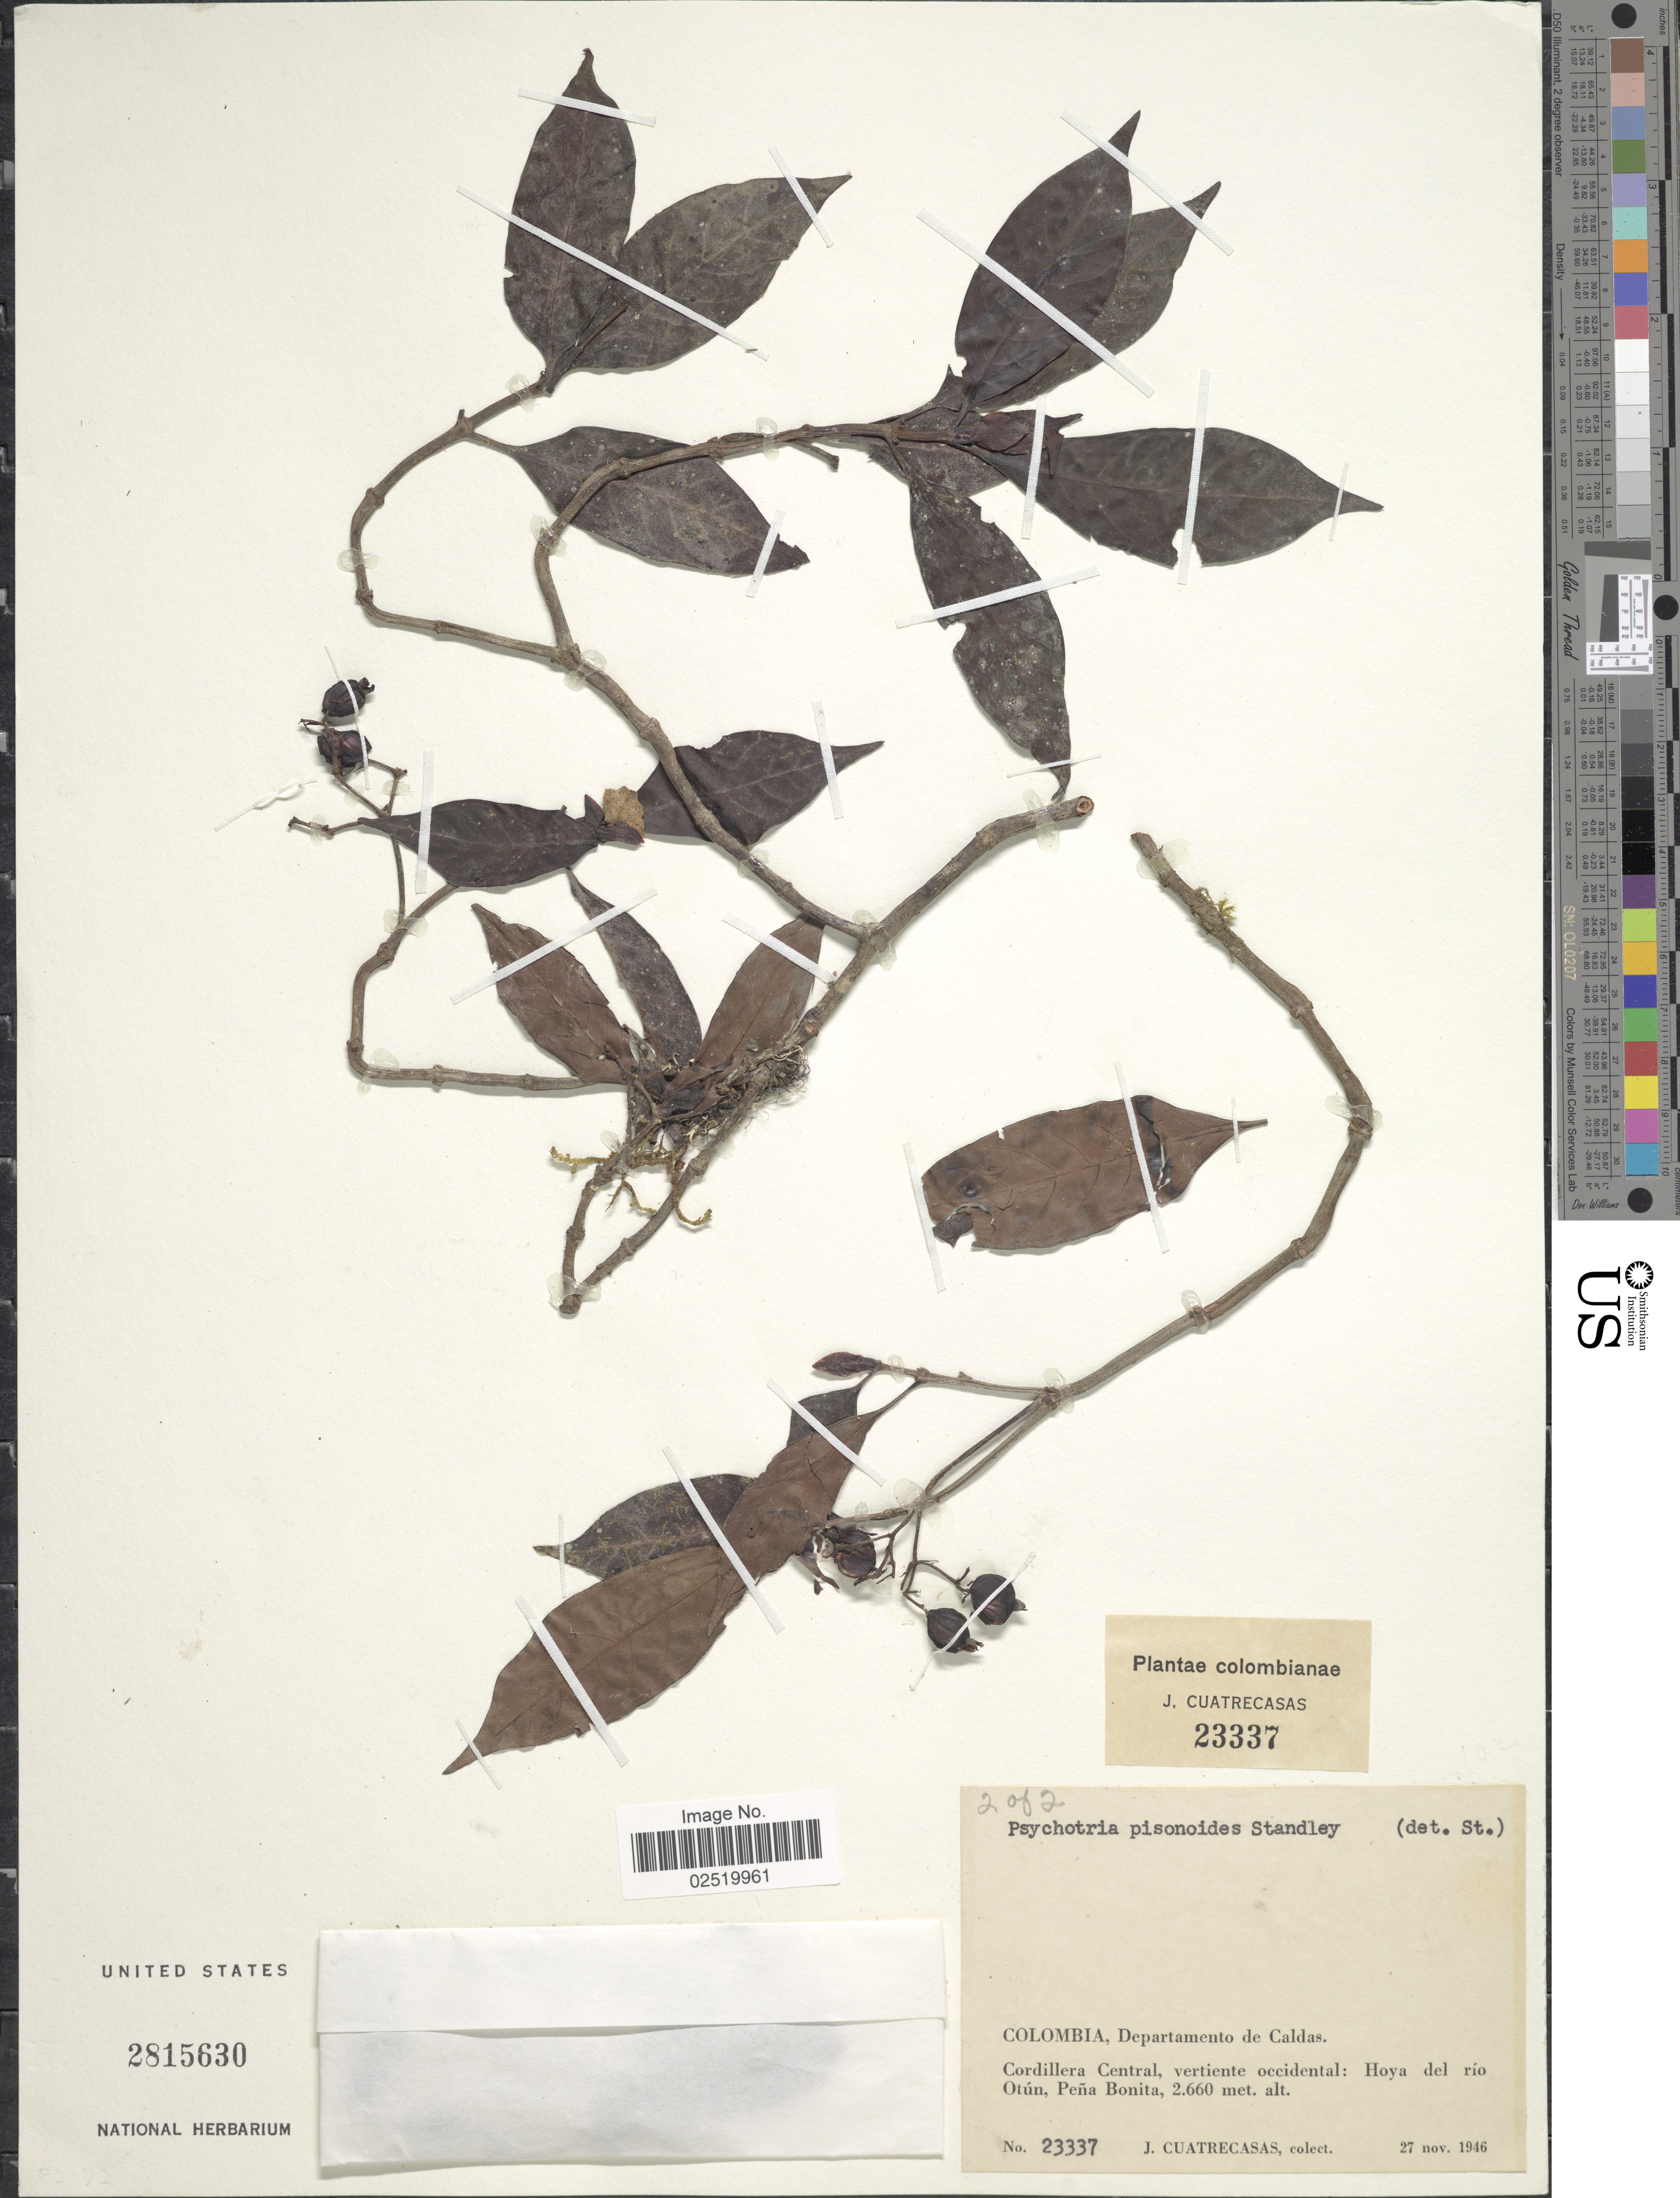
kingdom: Plantae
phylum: Tracheophyta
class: Magnoliopsida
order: Gentianales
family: Rubiaceae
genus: Psychotria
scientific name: Psychotria pisonioides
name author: Standl.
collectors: J. Cuatrecasas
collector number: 23337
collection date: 1946-11-27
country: Colombia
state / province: Caldas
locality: Cordillera Central, vertiente occidental: Hoya del rio Otun, Pena Bonita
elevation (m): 2660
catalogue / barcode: US 2815630